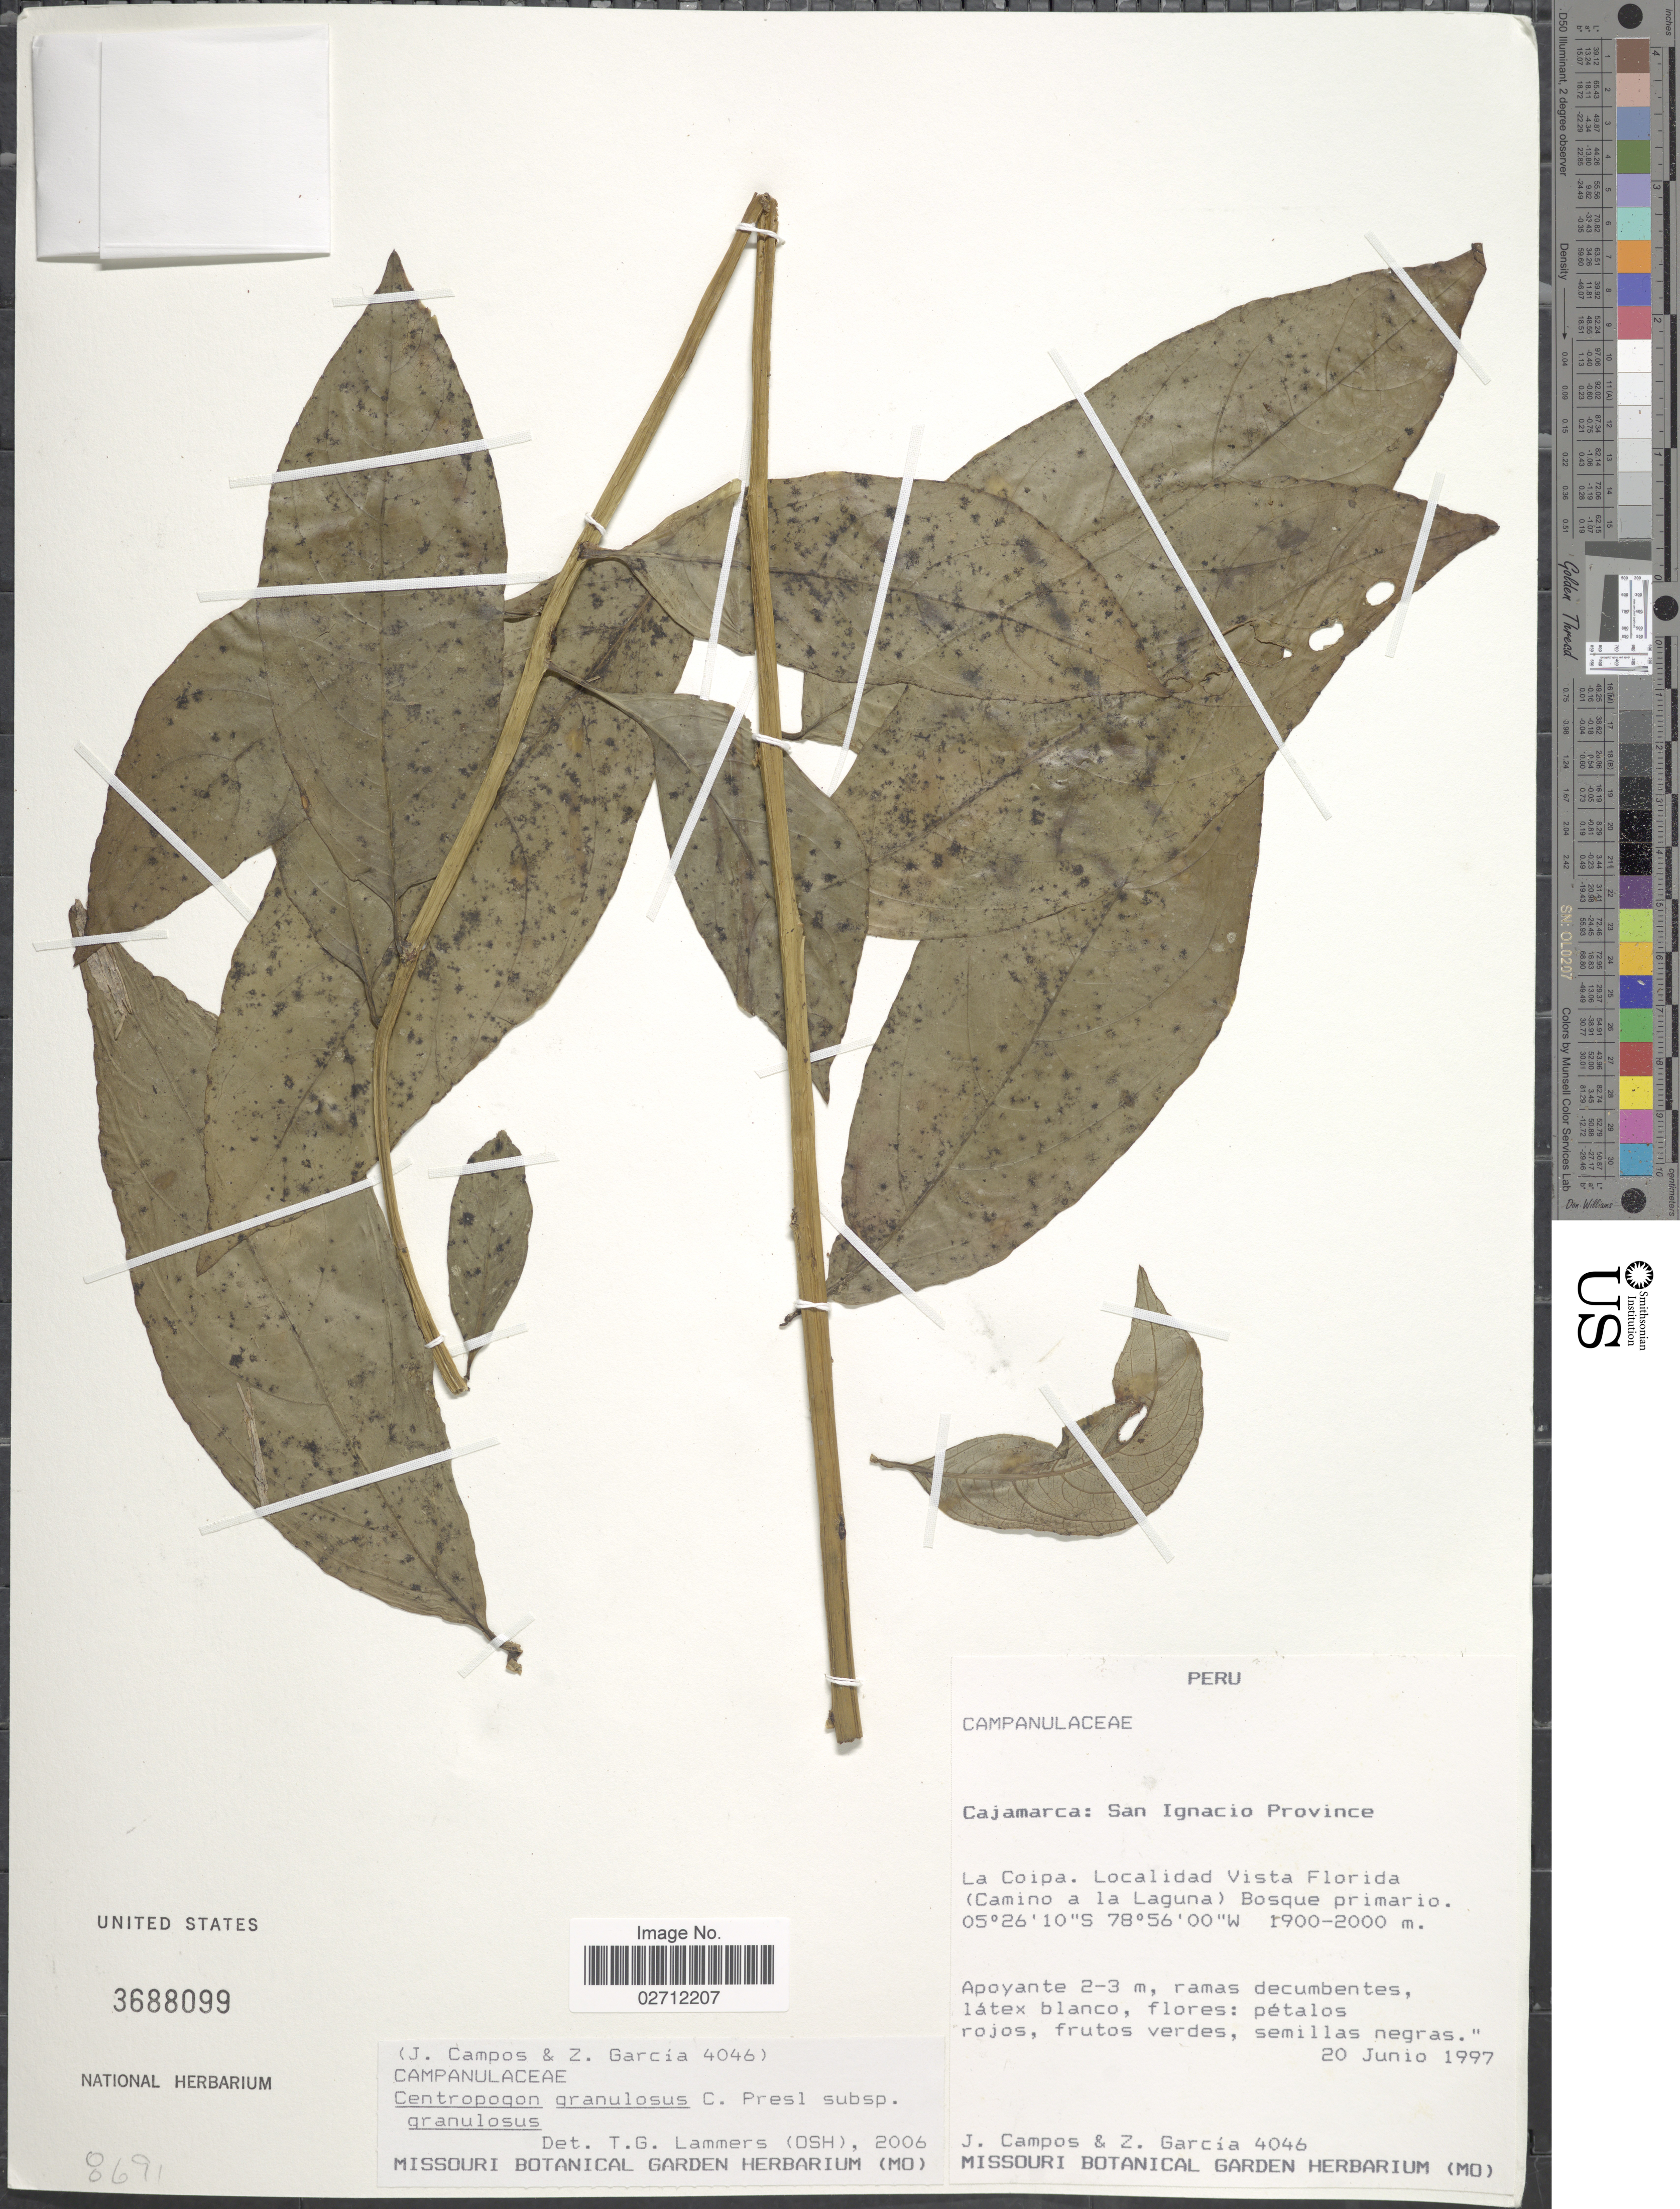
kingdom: Plantae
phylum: Tracheophyta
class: Magnoliopsida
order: Asterales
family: Campanulaceae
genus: Centropogon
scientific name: Centropogon granulosus subsp. granulosus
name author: C. Presl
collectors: J. Campos & Z. Garcia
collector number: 4046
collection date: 1997-06-20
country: Peru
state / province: Cajamarca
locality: San Ignacio Province, La Coipa, Localidad Vista Florida (Camino a La Laguna).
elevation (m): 1900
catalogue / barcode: US 3688099